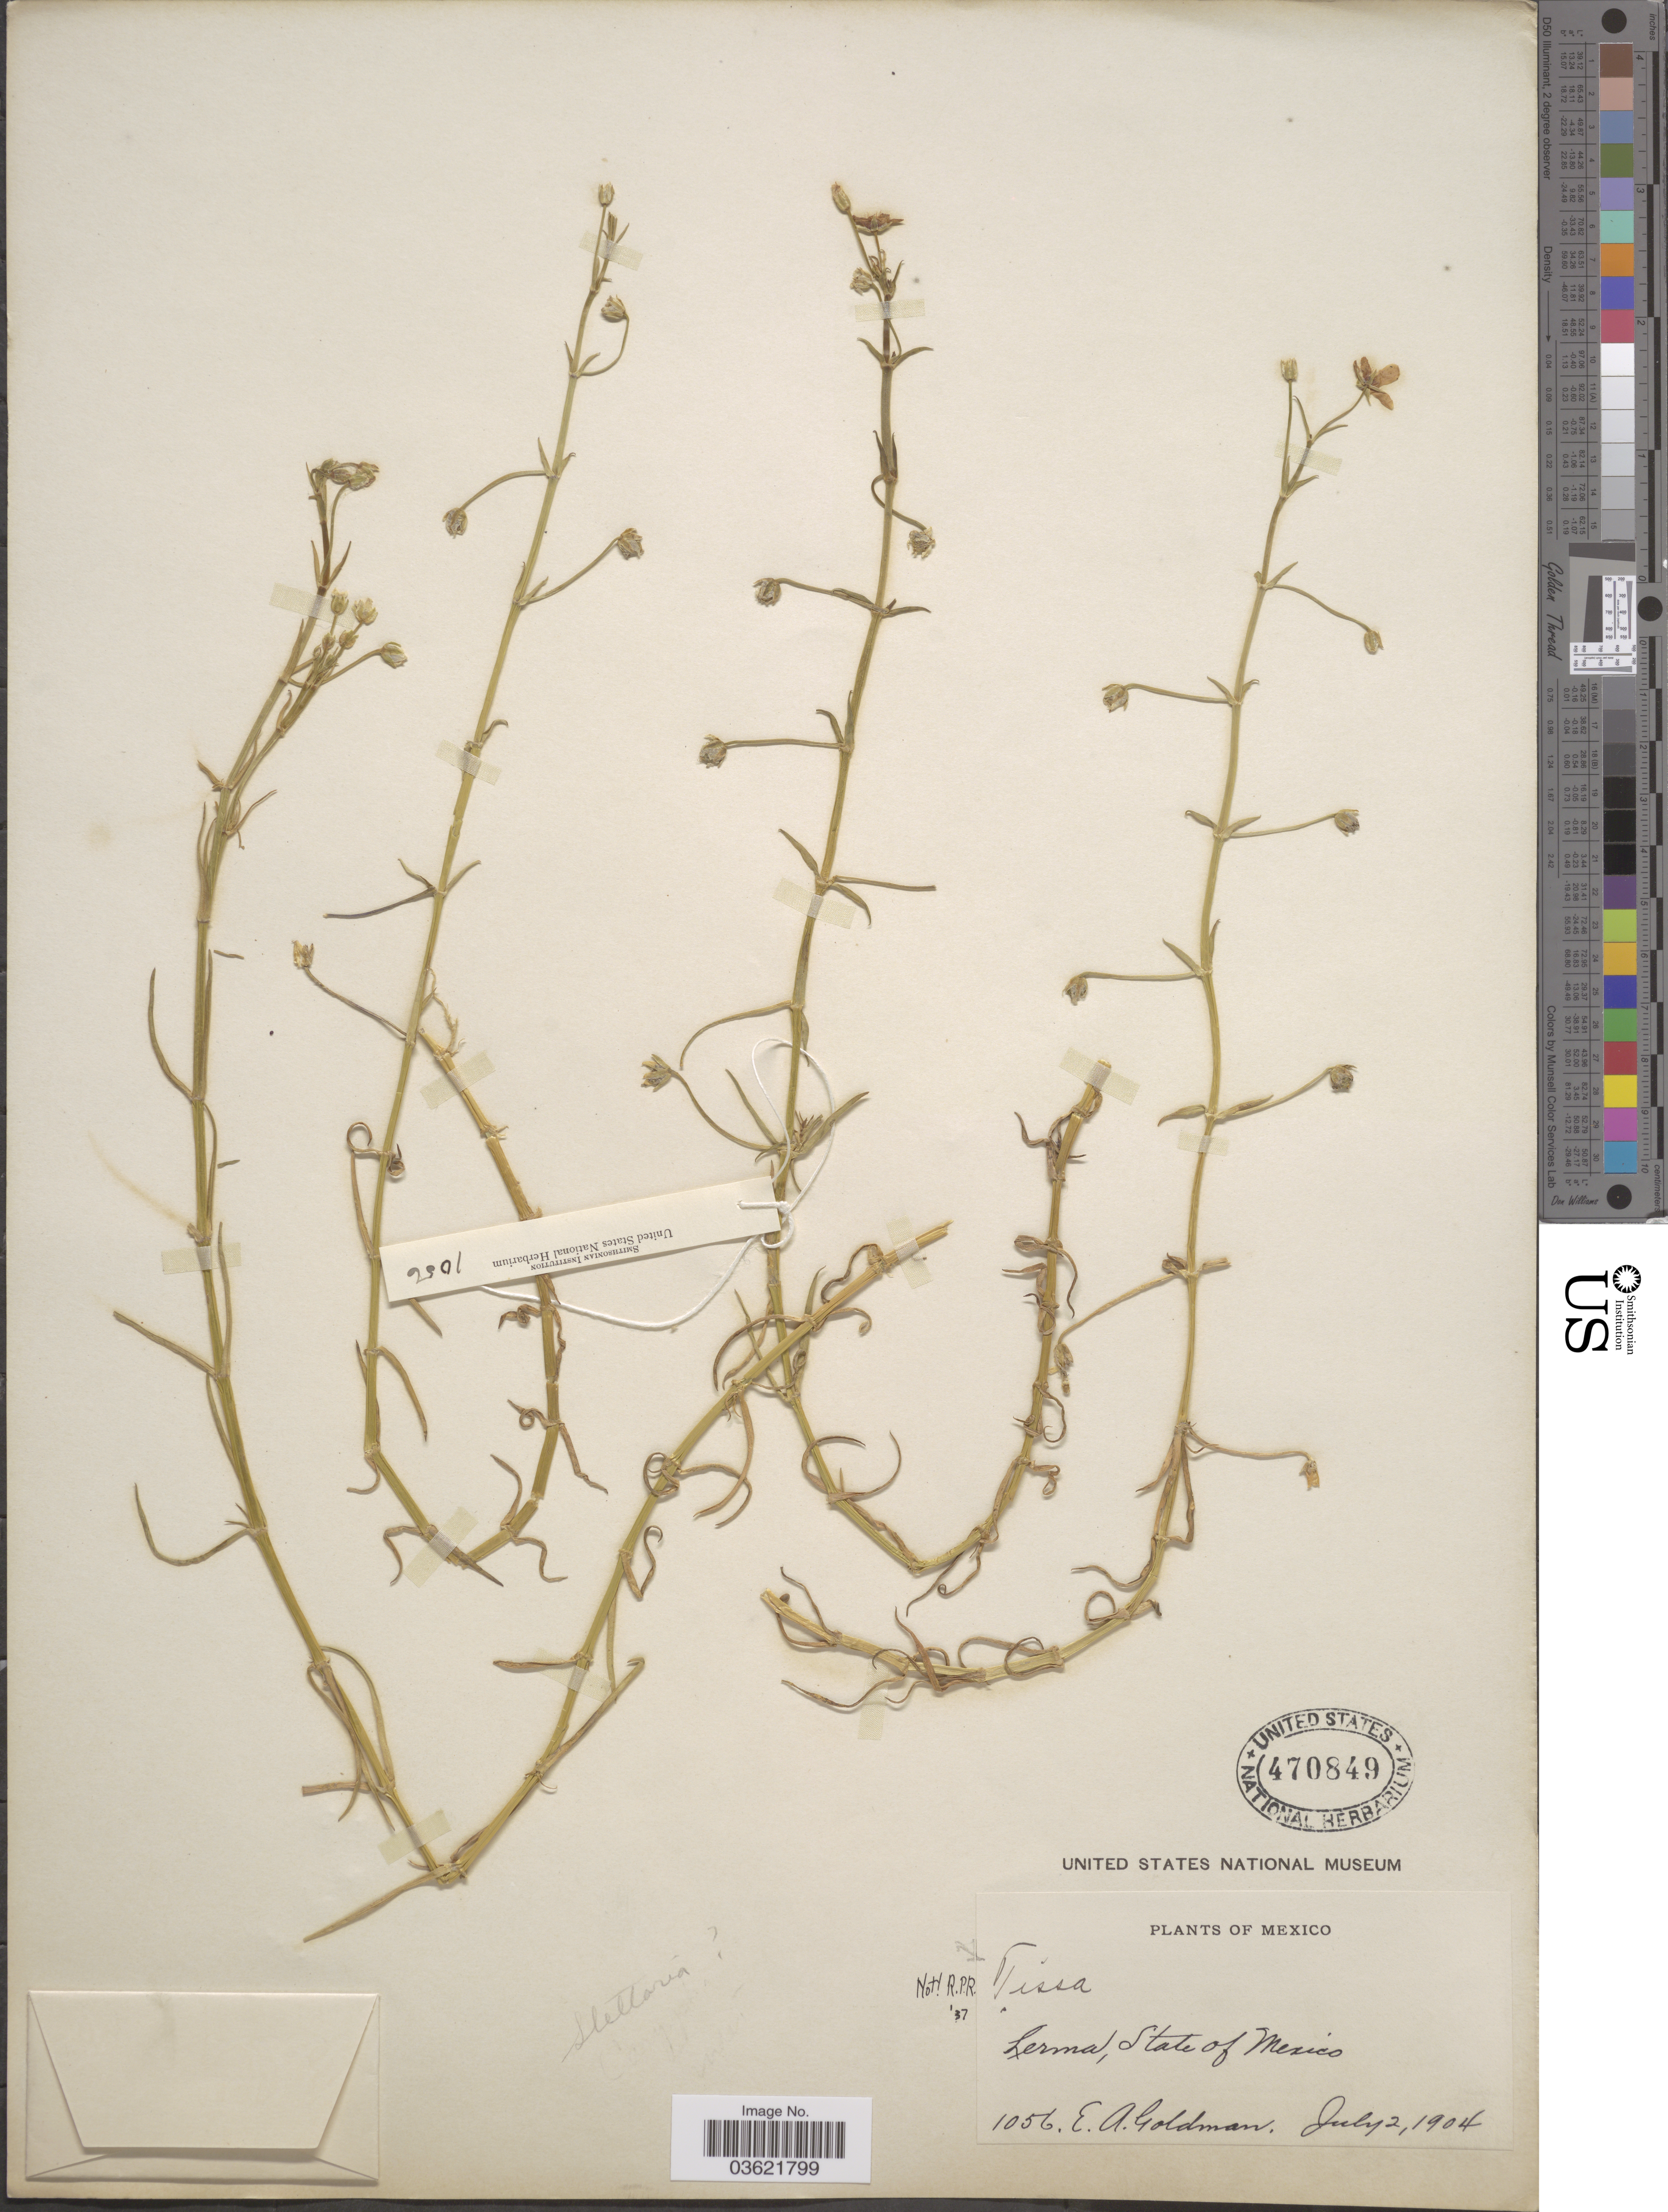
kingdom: Plantae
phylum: Tracheophyta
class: Magnoliopsida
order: Caryophyllales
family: Caryophyllaceae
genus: Arenaria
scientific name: Arenaria paludicola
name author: B.L. Rob.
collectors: E. A. Goldman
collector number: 1056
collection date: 1904-07-02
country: Mexico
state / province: México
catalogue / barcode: US 470849